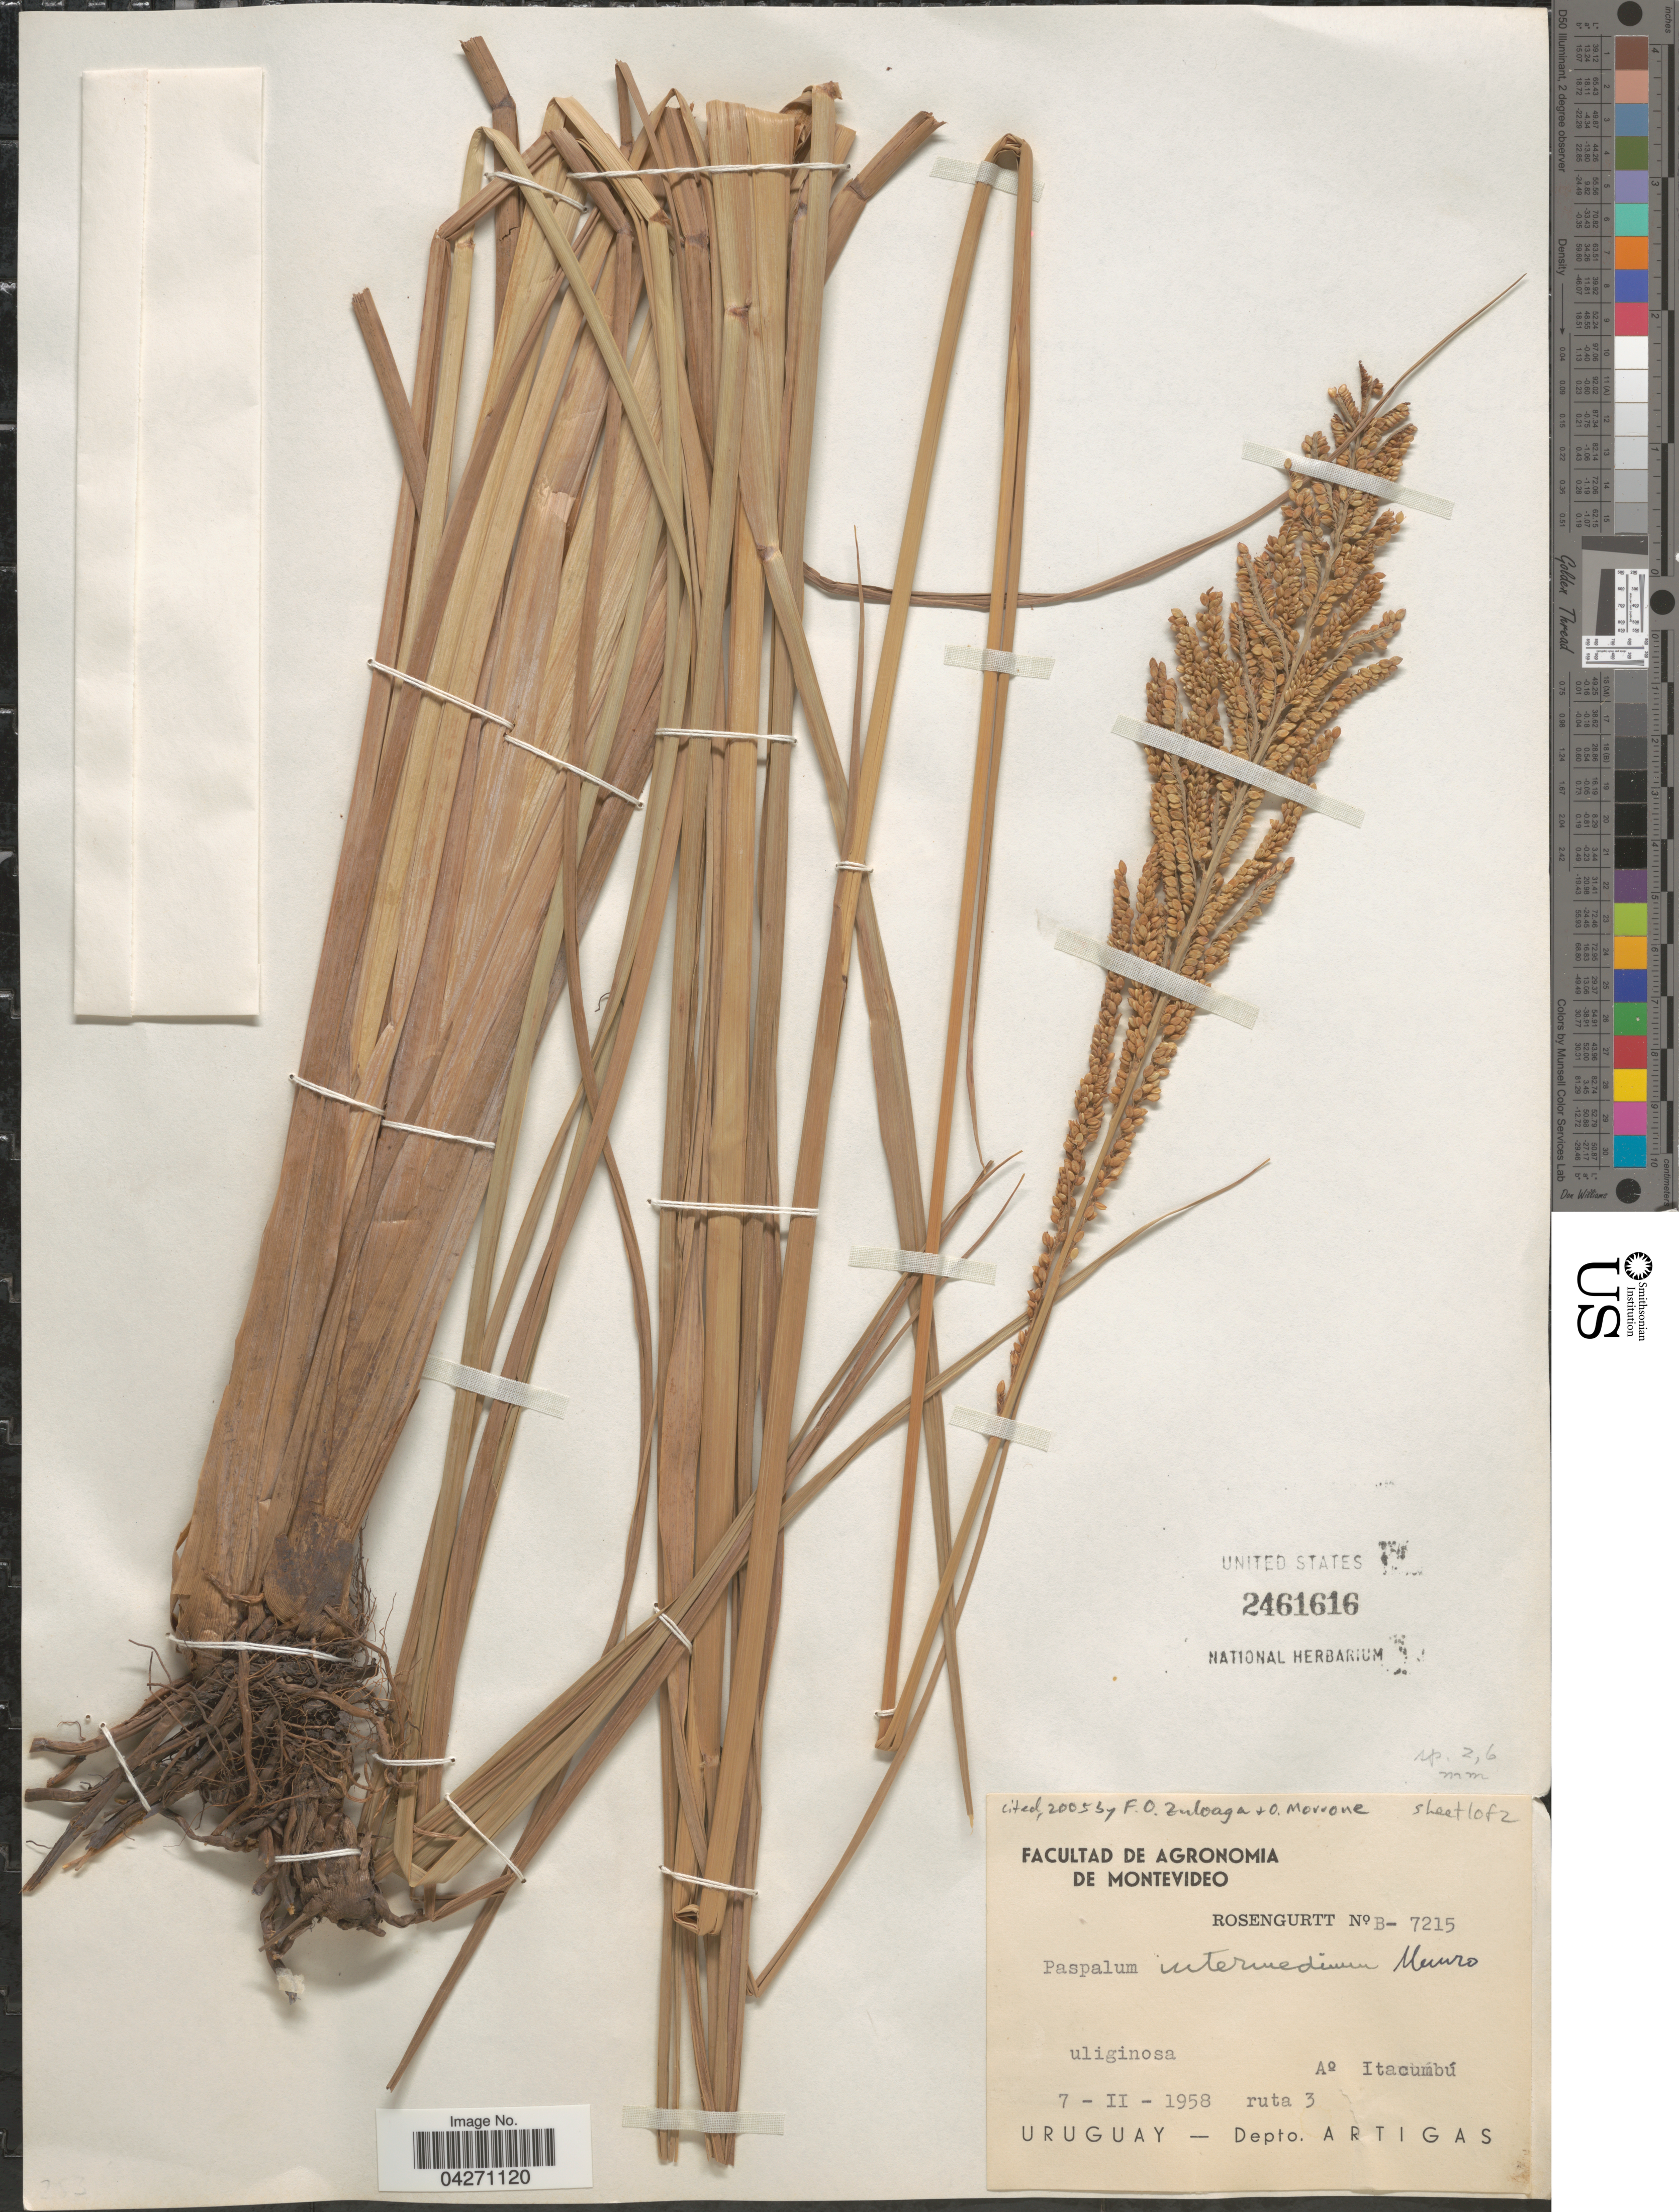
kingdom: Plantae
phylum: Tracheophyta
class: Liliopsida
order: Poales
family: Poaceae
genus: Paspalum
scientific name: Paspalum intermedium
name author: Munro ex Morong & Britton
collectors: Rosengurtt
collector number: B-7215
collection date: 1958-02-07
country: Uruguay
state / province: Artigas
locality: A° Itacumbú. Ruta 3. Depto. Artigas.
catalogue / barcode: US 2461616